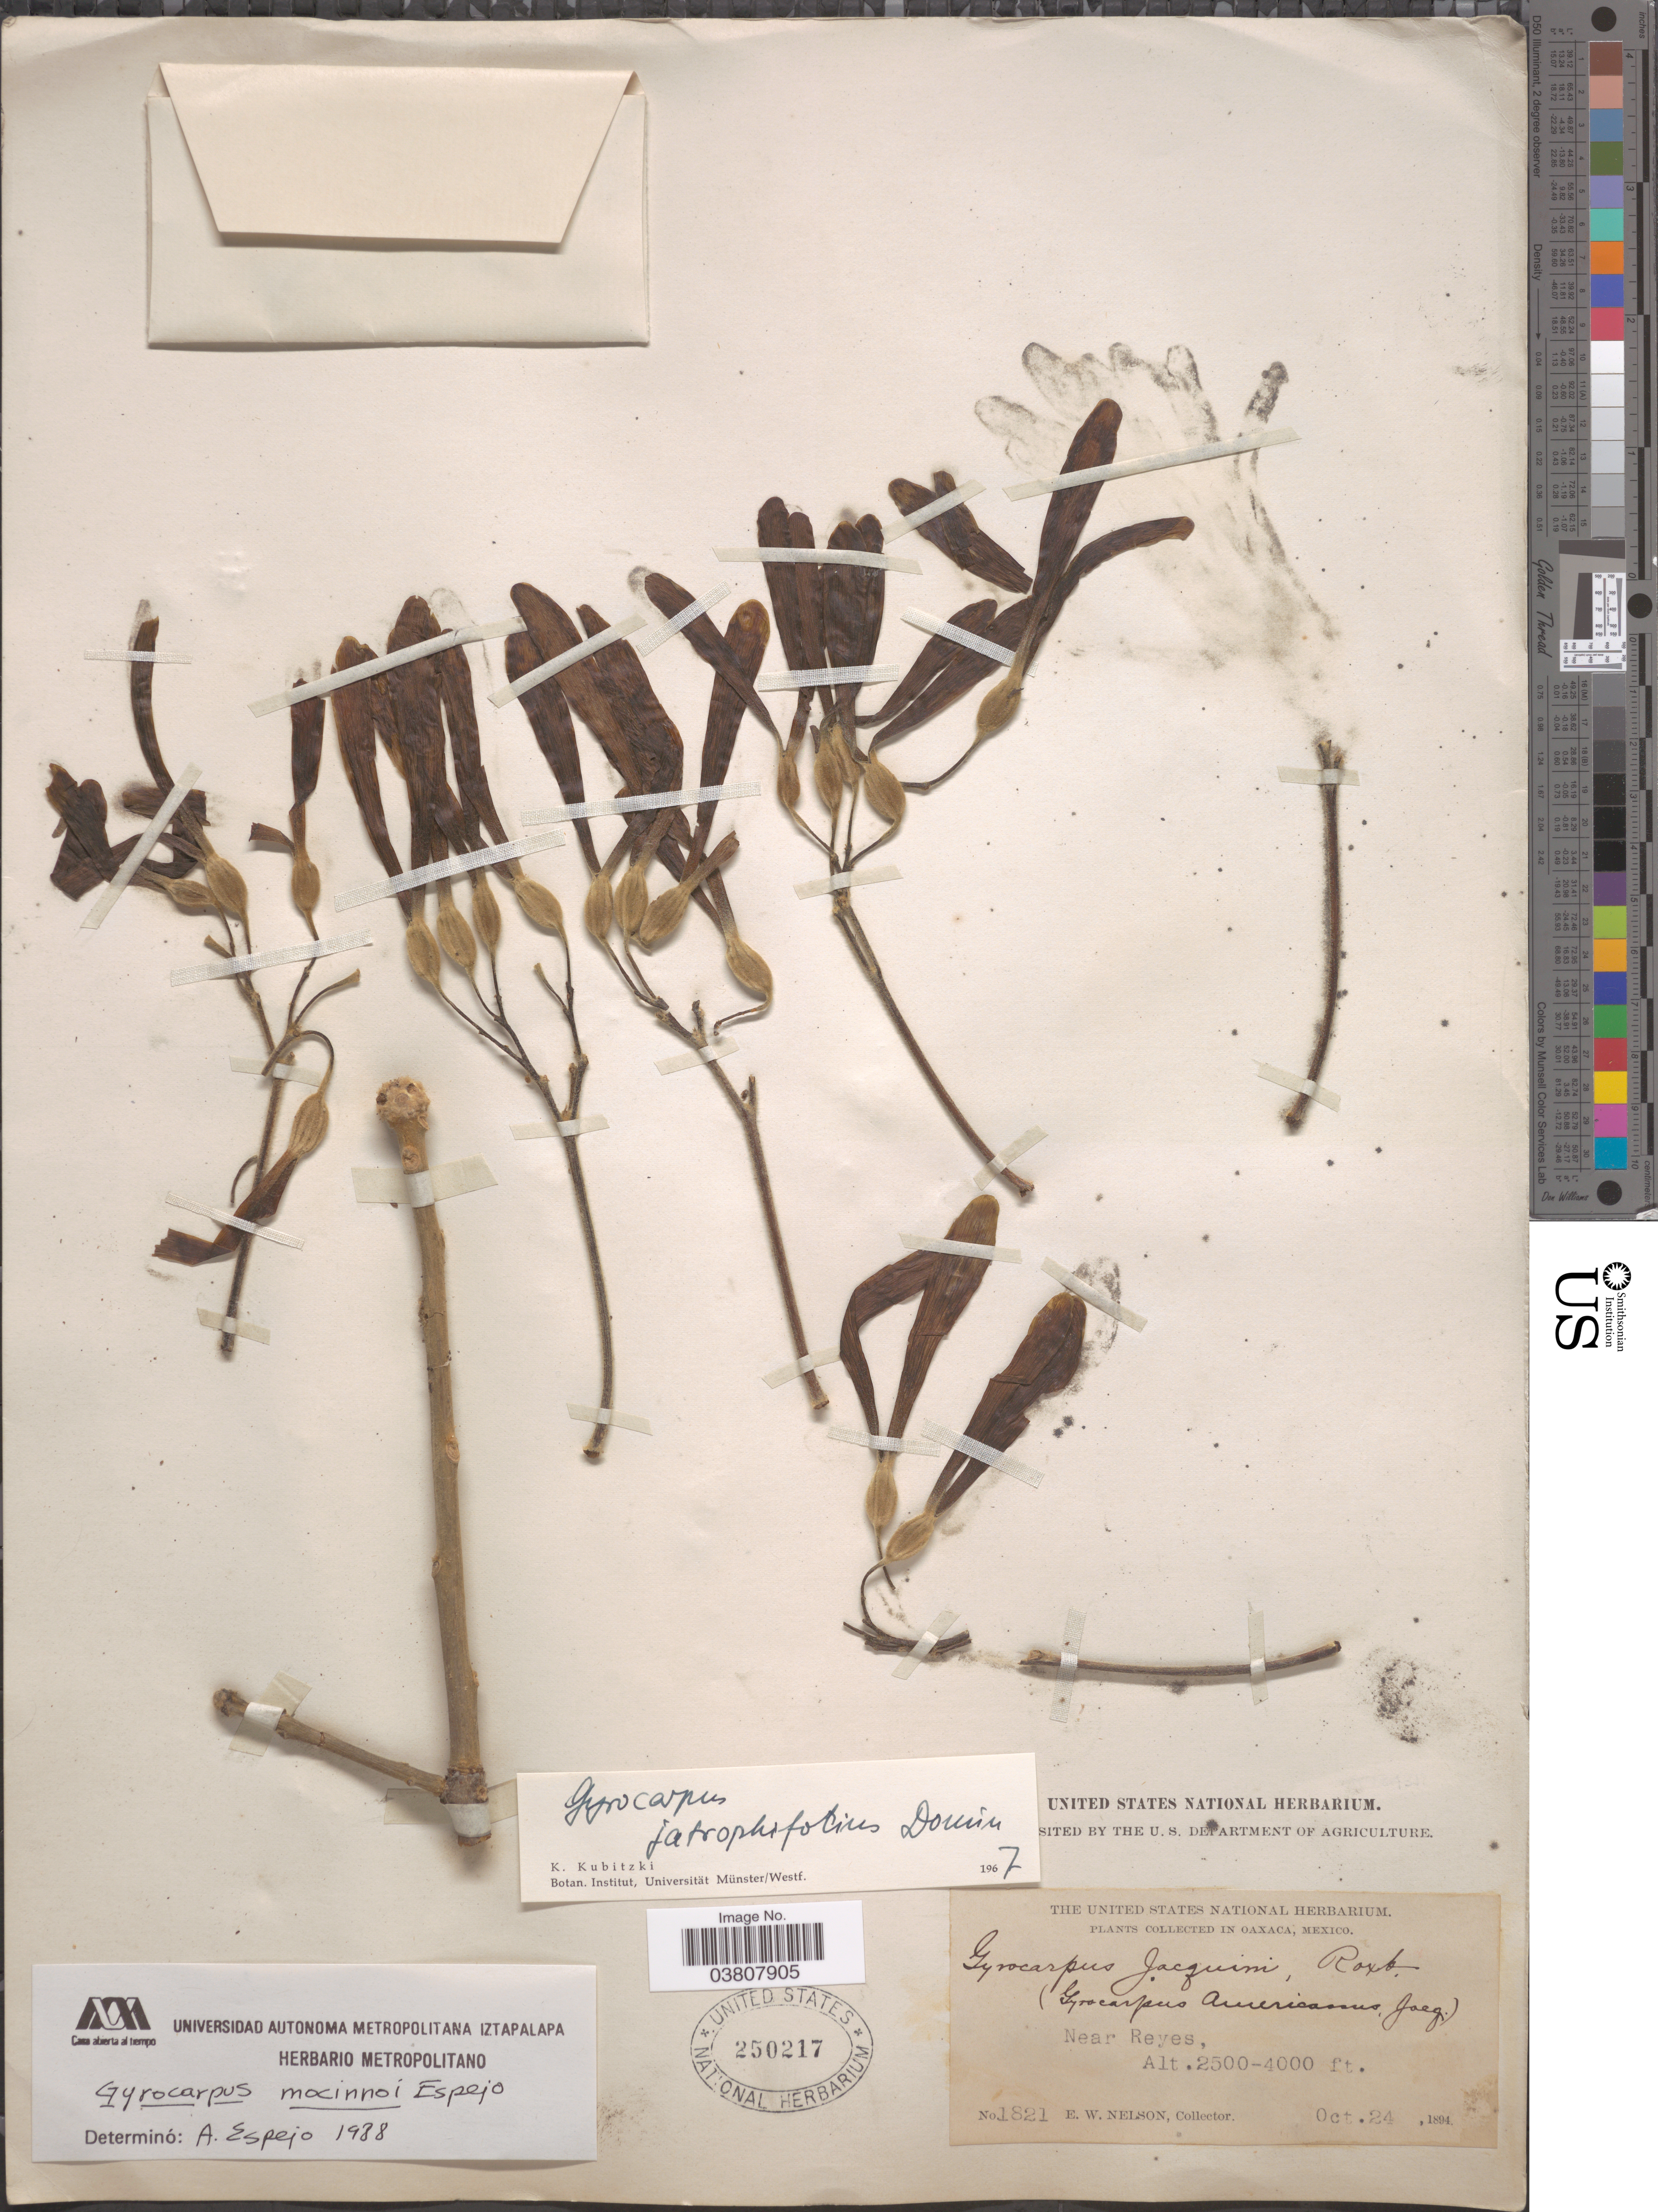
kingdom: Plantae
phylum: Tracheophyta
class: Magnoliopsida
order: Laurales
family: Hernandiaceae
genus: Gyrocarpus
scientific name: Gyrocarpus mocinoi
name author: Espejo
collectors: E. W. Nelson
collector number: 1821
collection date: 1894-10-24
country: Mexico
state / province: Oaxaca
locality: Near Reyes.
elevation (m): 762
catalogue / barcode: US 250217